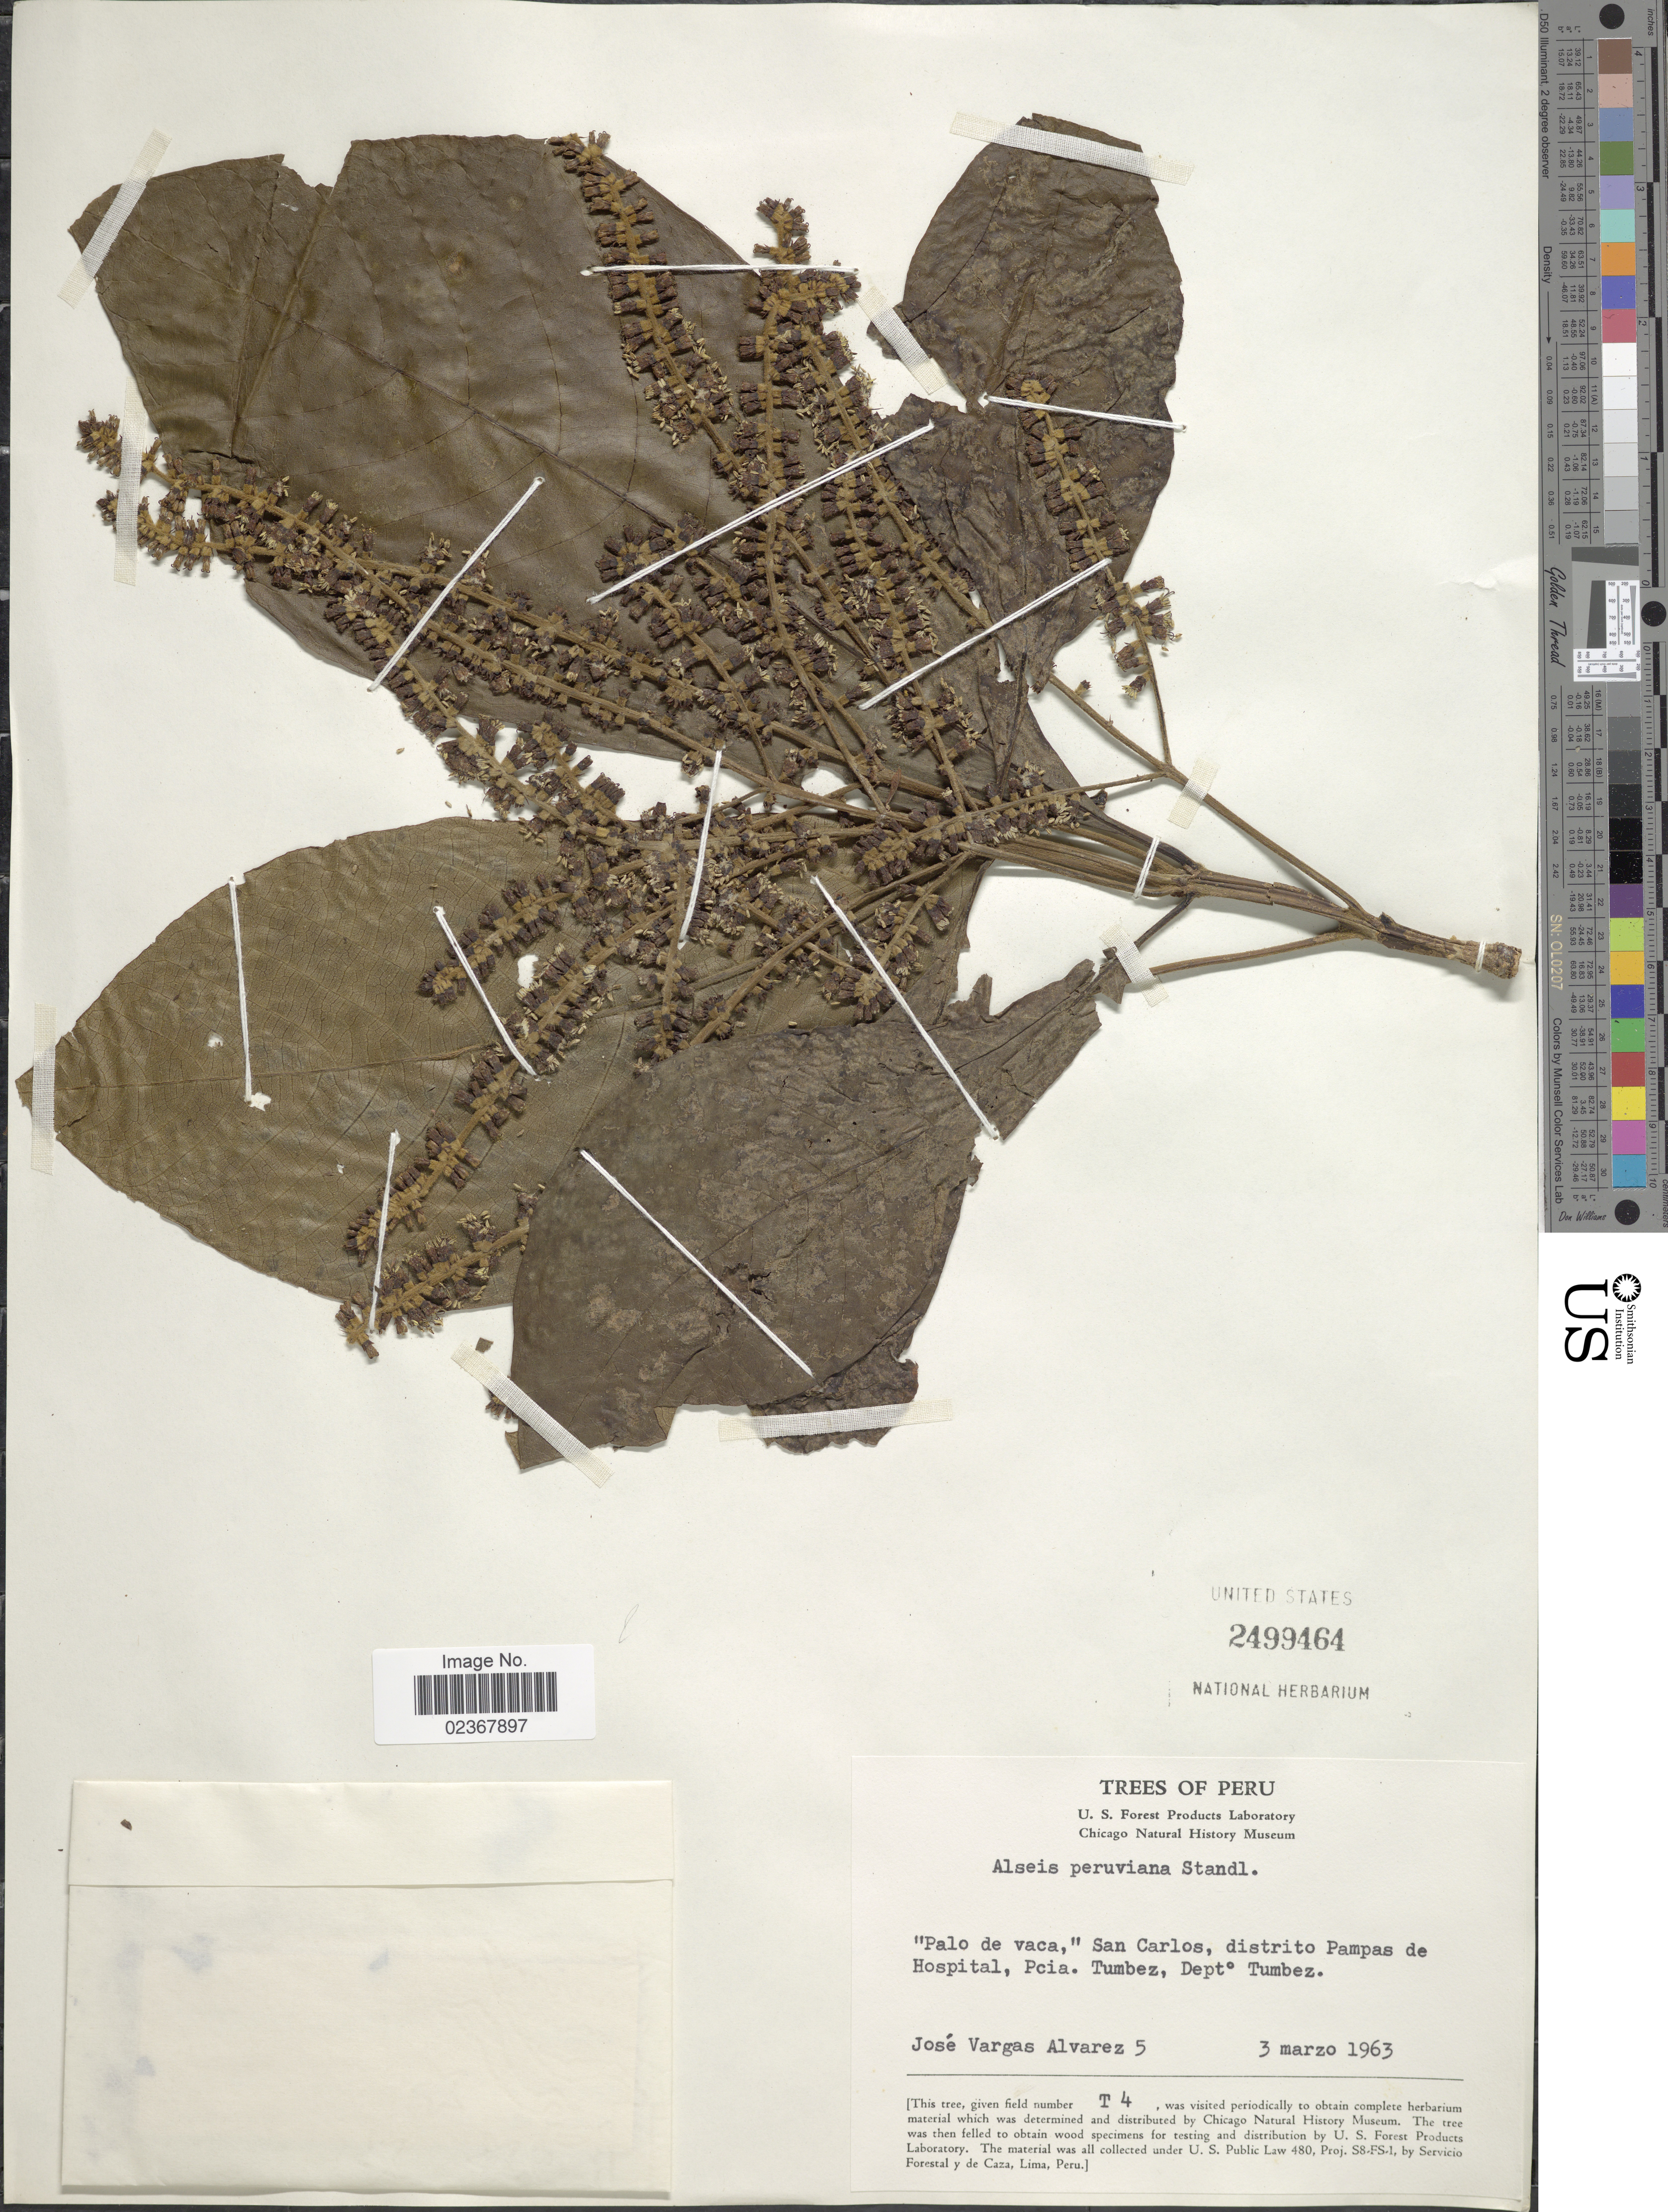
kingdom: Plantae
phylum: Tracheophyta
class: Magnoliopsida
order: Gentianales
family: Rubiaceae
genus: Alseis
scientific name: Alseis peruviana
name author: Standl.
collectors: J. V. Alvarez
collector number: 5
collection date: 1963-03-03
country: Peru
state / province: Tumbes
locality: Palo de vaca,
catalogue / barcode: US 2499464